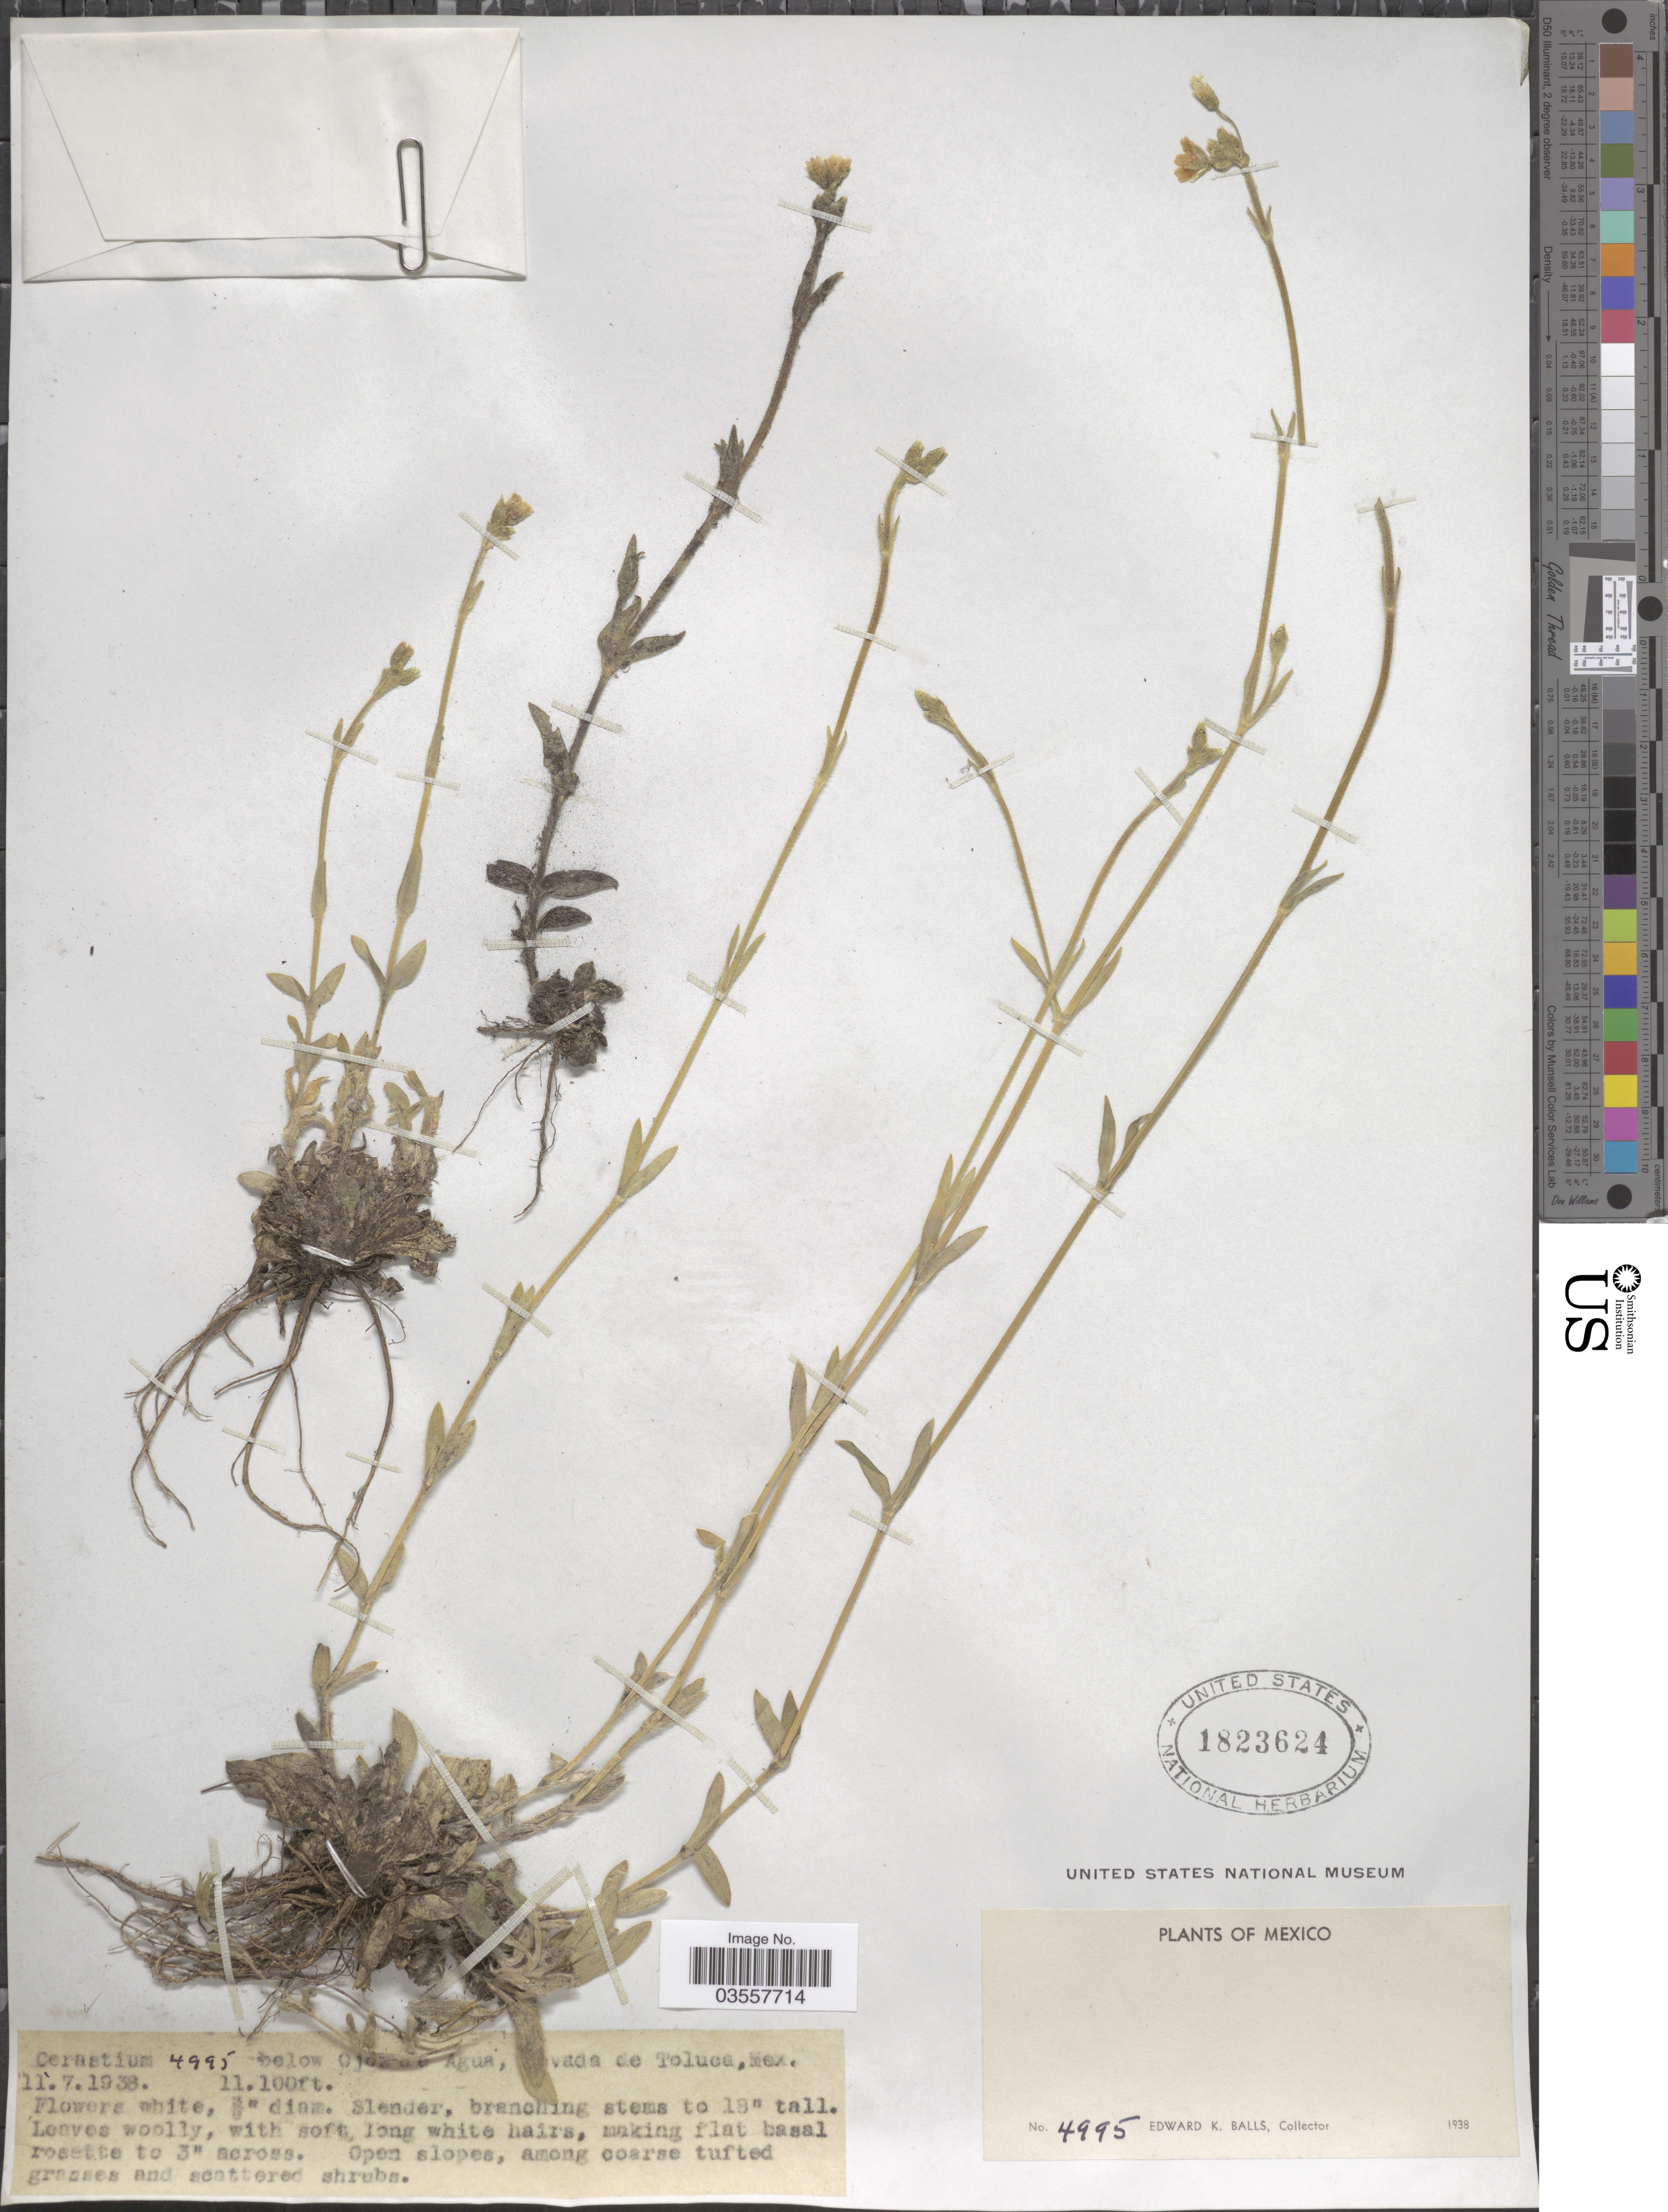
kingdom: Plantae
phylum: Tracheophyta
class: Magnoliopsida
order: Caryophyllales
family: Caryophyllaceae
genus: Cerastium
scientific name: Cerastium sp.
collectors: E. K. Balls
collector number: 4995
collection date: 1938-07-11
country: Mexico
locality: Below Ojos de Agua, Nevada de Toluca.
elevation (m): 3383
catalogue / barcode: US 1823624